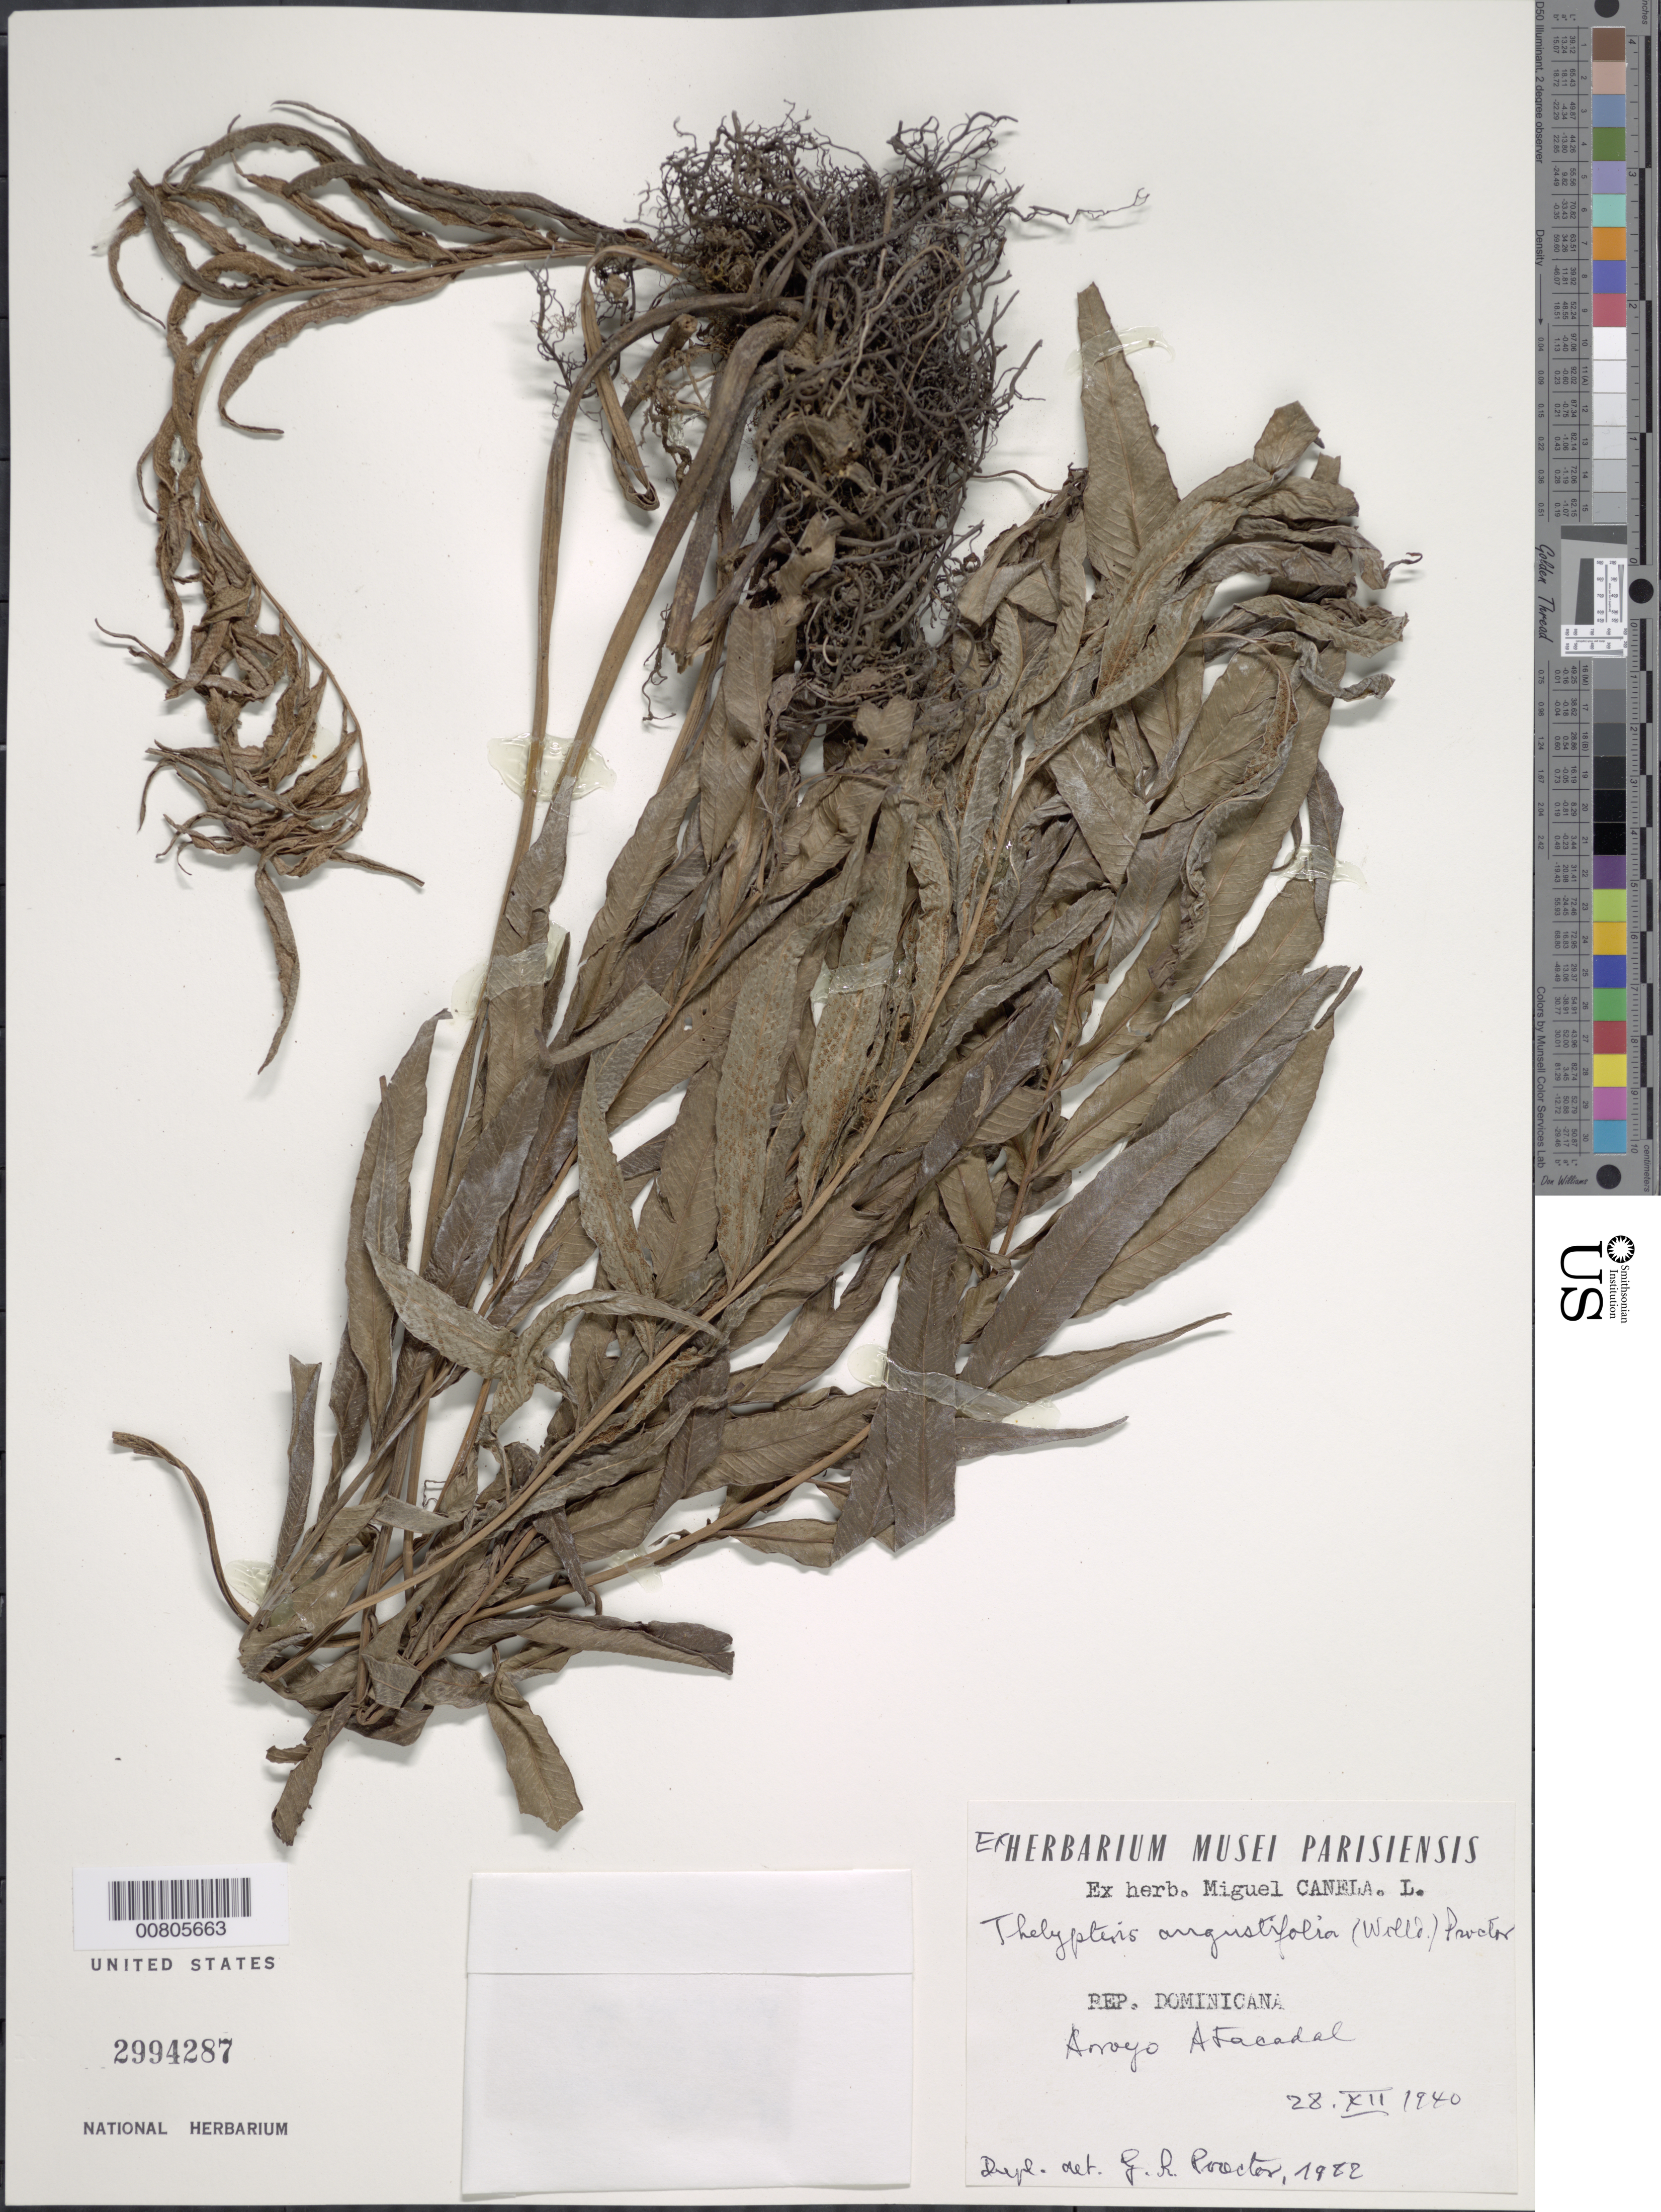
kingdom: Plantae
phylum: Tracheophyta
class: Polypodiopsida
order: Polypodiales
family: Thelypteridaceae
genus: Meniscium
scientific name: Meniscium angustifolium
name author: Willd.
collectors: M. Canela Lazaro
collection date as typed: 28 Dec 1940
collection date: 1940-12-28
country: Dominican Republic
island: Hispaniola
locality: Arroyo Atacadal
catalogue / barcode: US 2994287